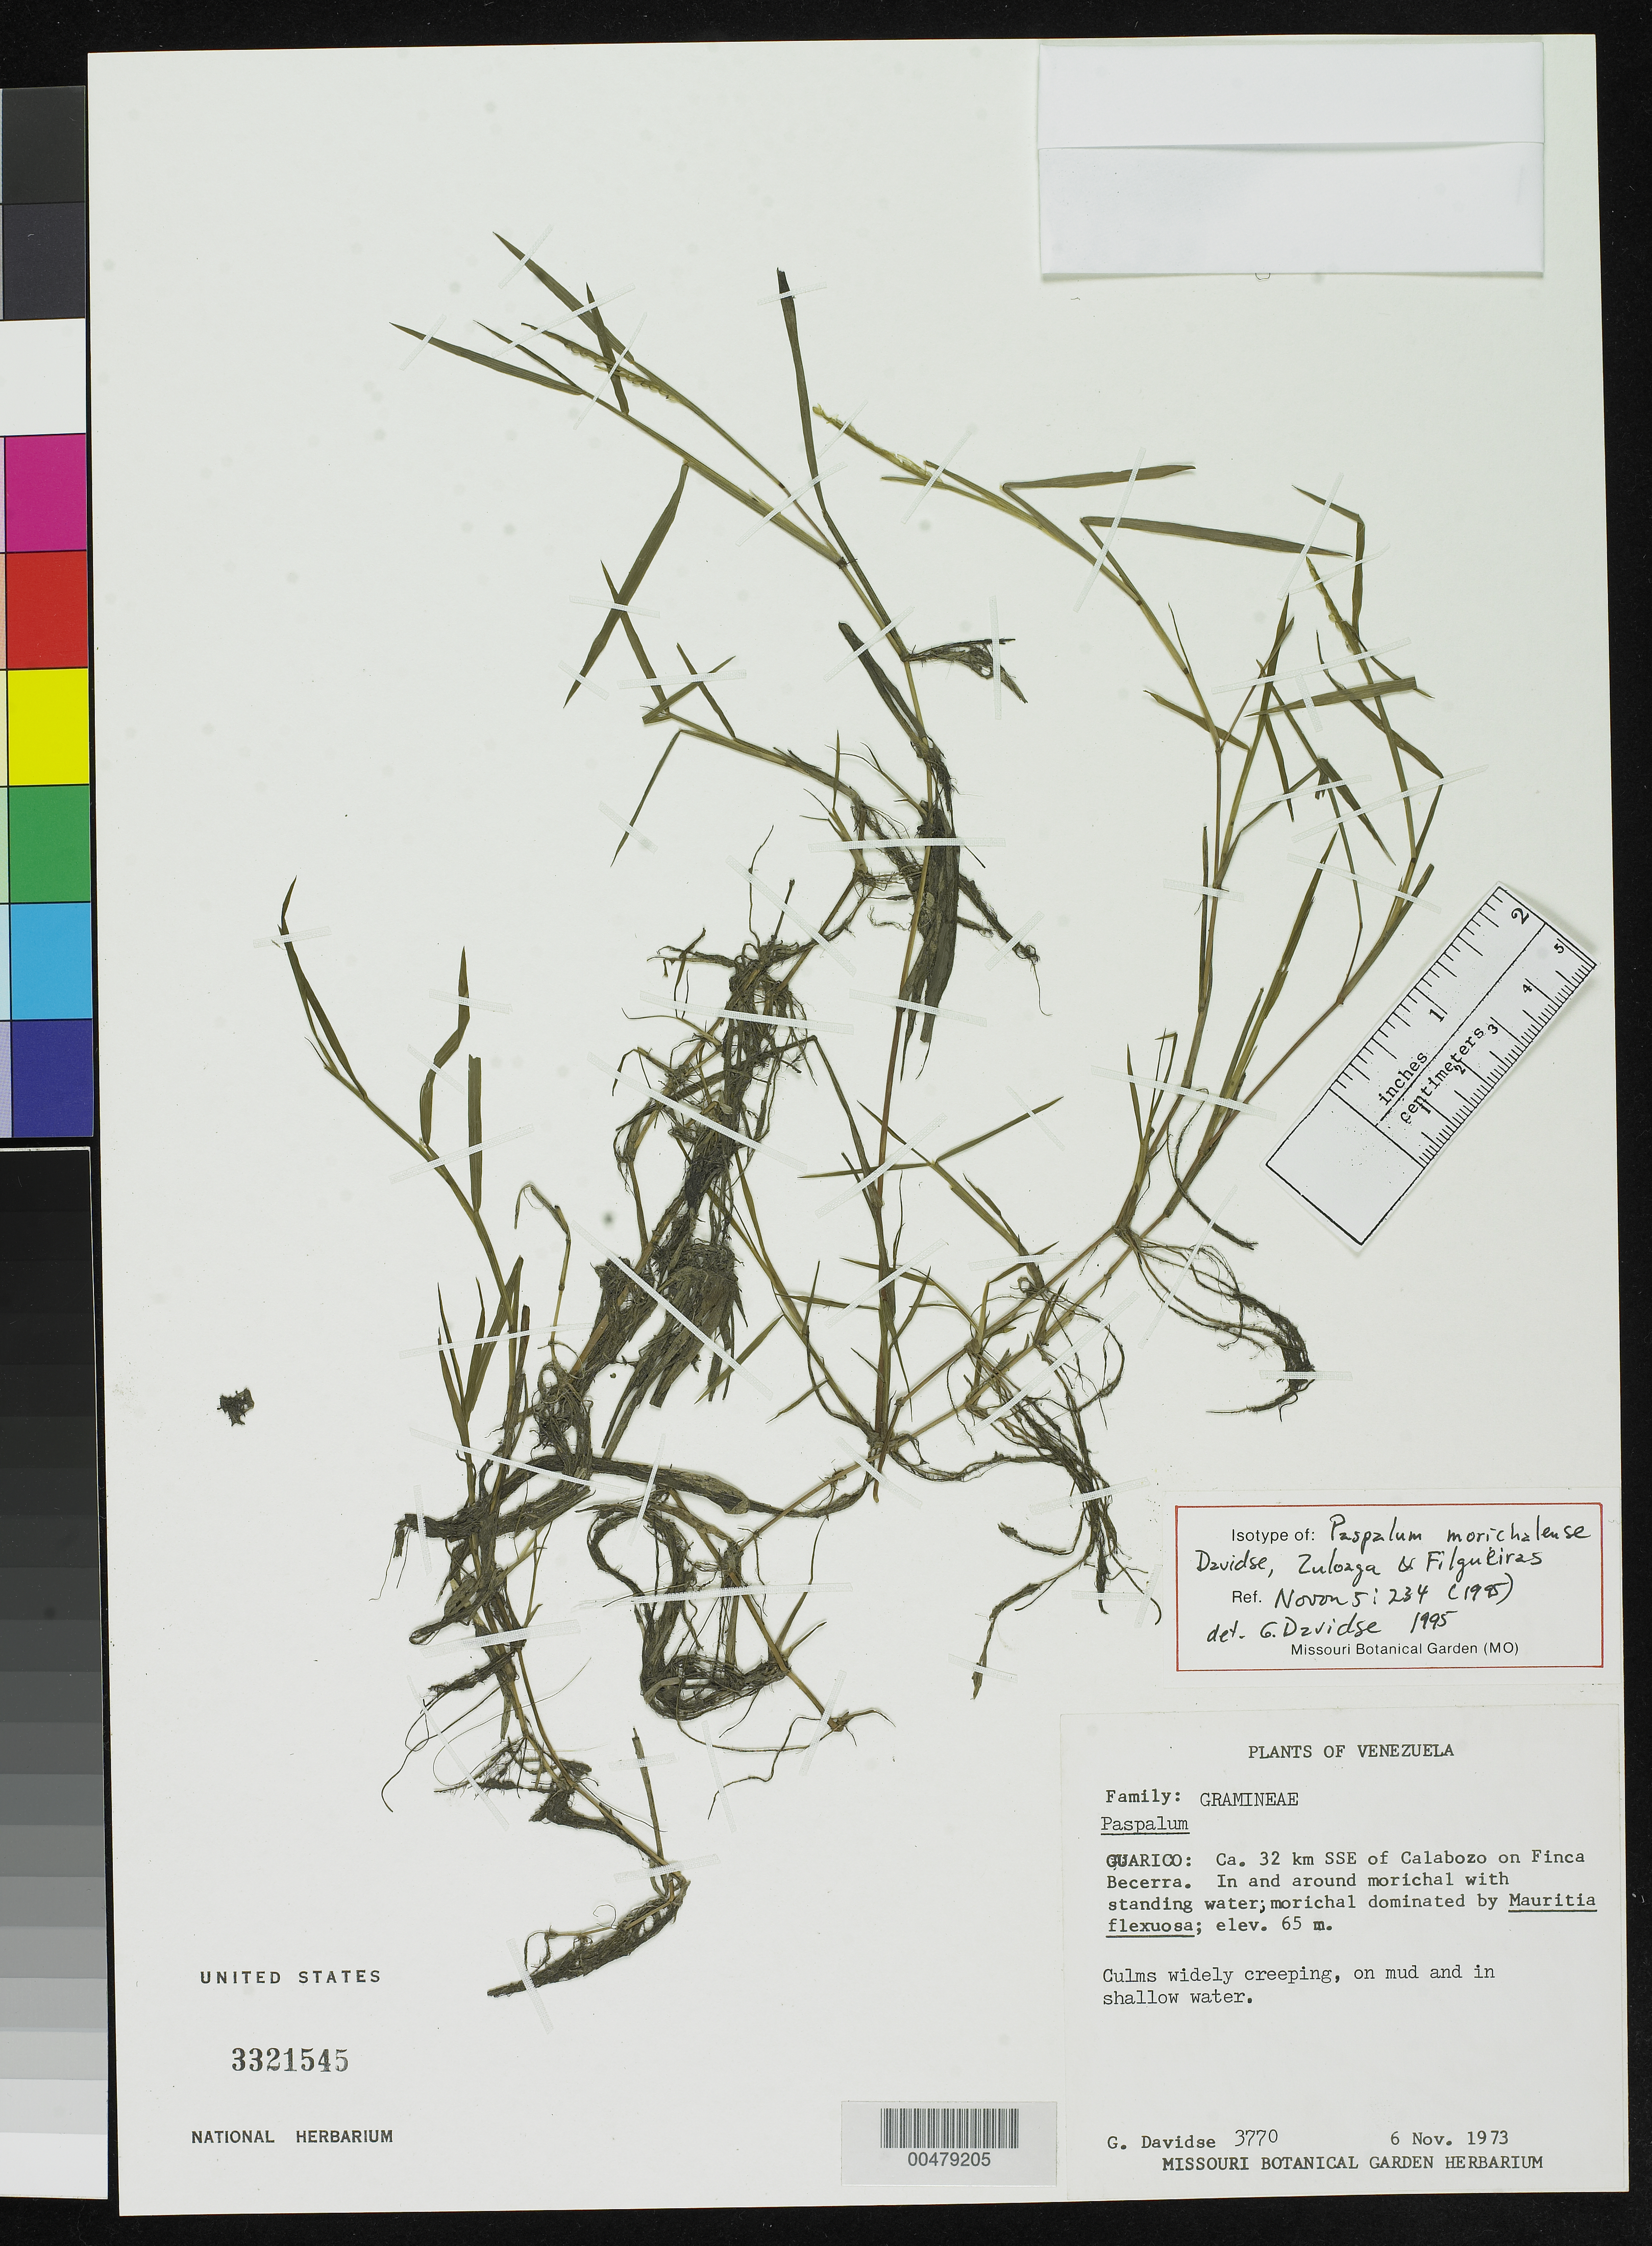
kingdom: Plantae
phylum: Tracheophyta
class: Liliopsida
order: Poales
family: Poaceae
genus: Paspalum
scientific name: Paspalum morichalense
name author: Davidse et al.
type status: Isotype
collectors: G. Davidse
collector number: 3770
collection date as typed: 06 Nov 1973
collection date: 1973-11-06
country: Venezuela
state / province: Guárico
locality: Ca. 32 km SSE of Calabozo on Finca Becerra.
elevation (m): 65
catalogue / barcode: US 3321545